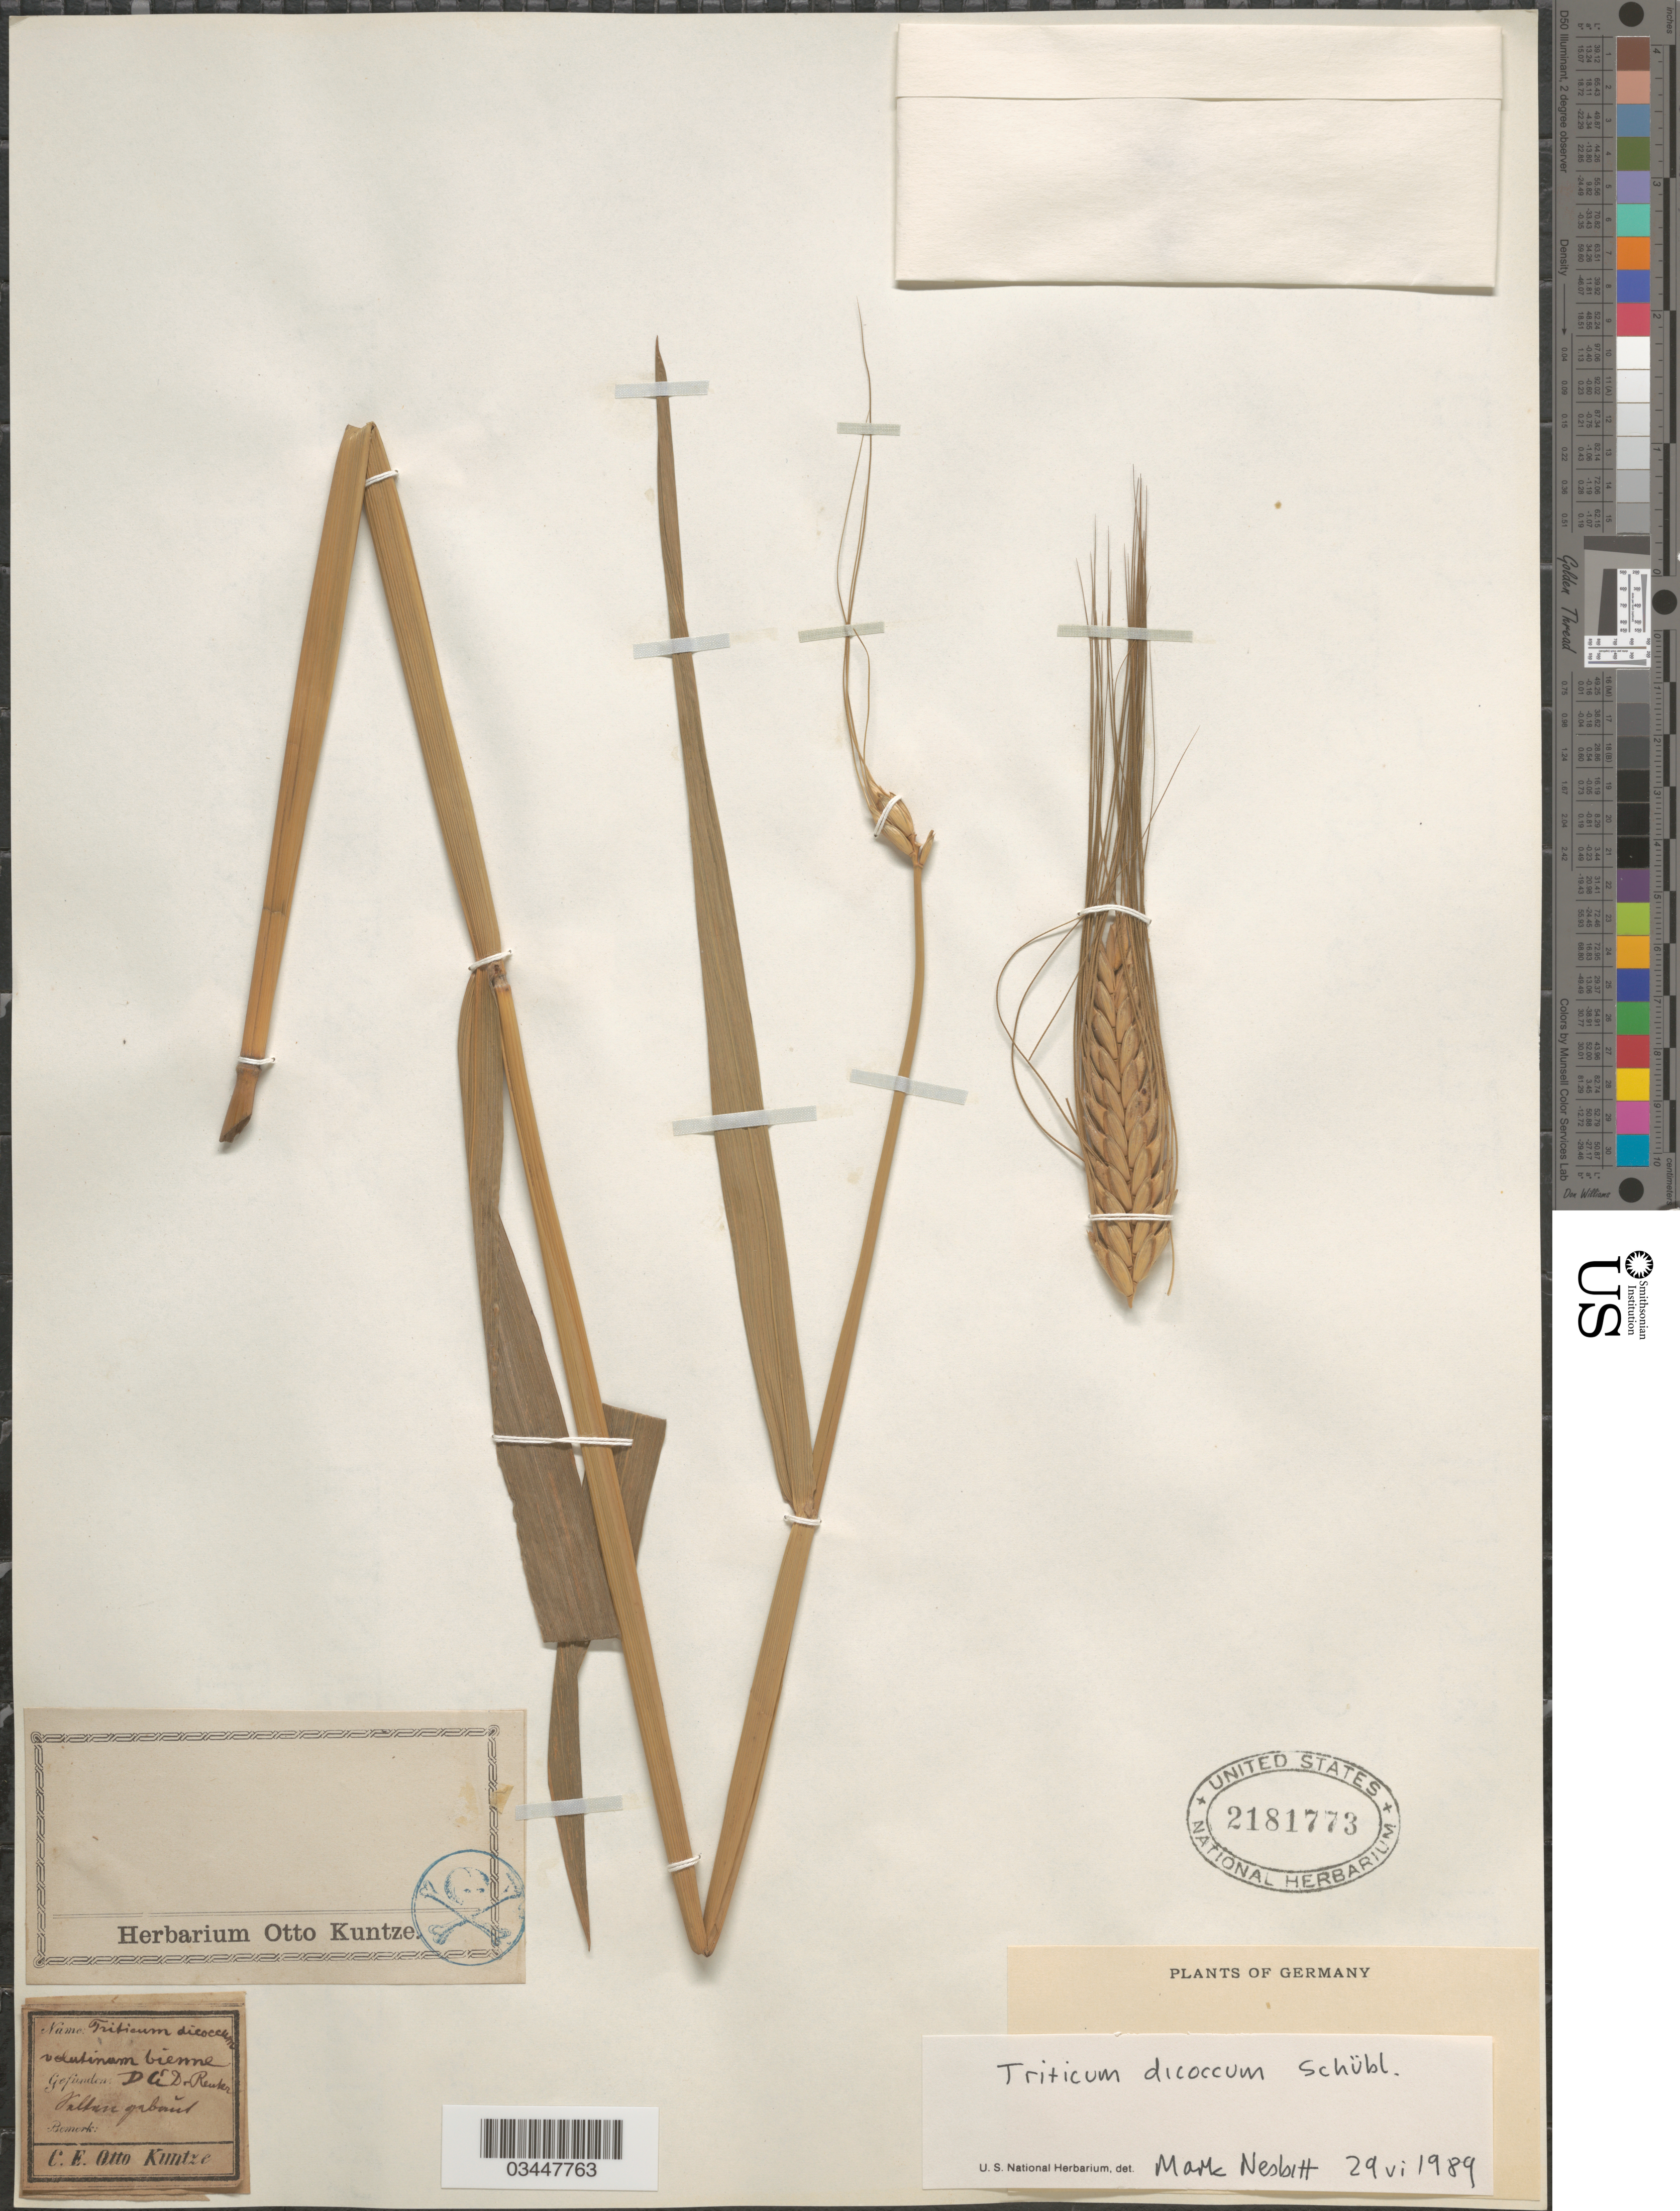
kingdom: Plantae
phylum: Tracheophyta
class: Liliopsida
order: Poales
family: Poaceae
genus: Triticum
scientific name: Triticum dicoccum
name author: Schrank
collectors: C.E.O. Kuntze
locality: DA' Dr Reuter. Valtan gebănt. [interpreted]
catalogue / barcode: US 2181773